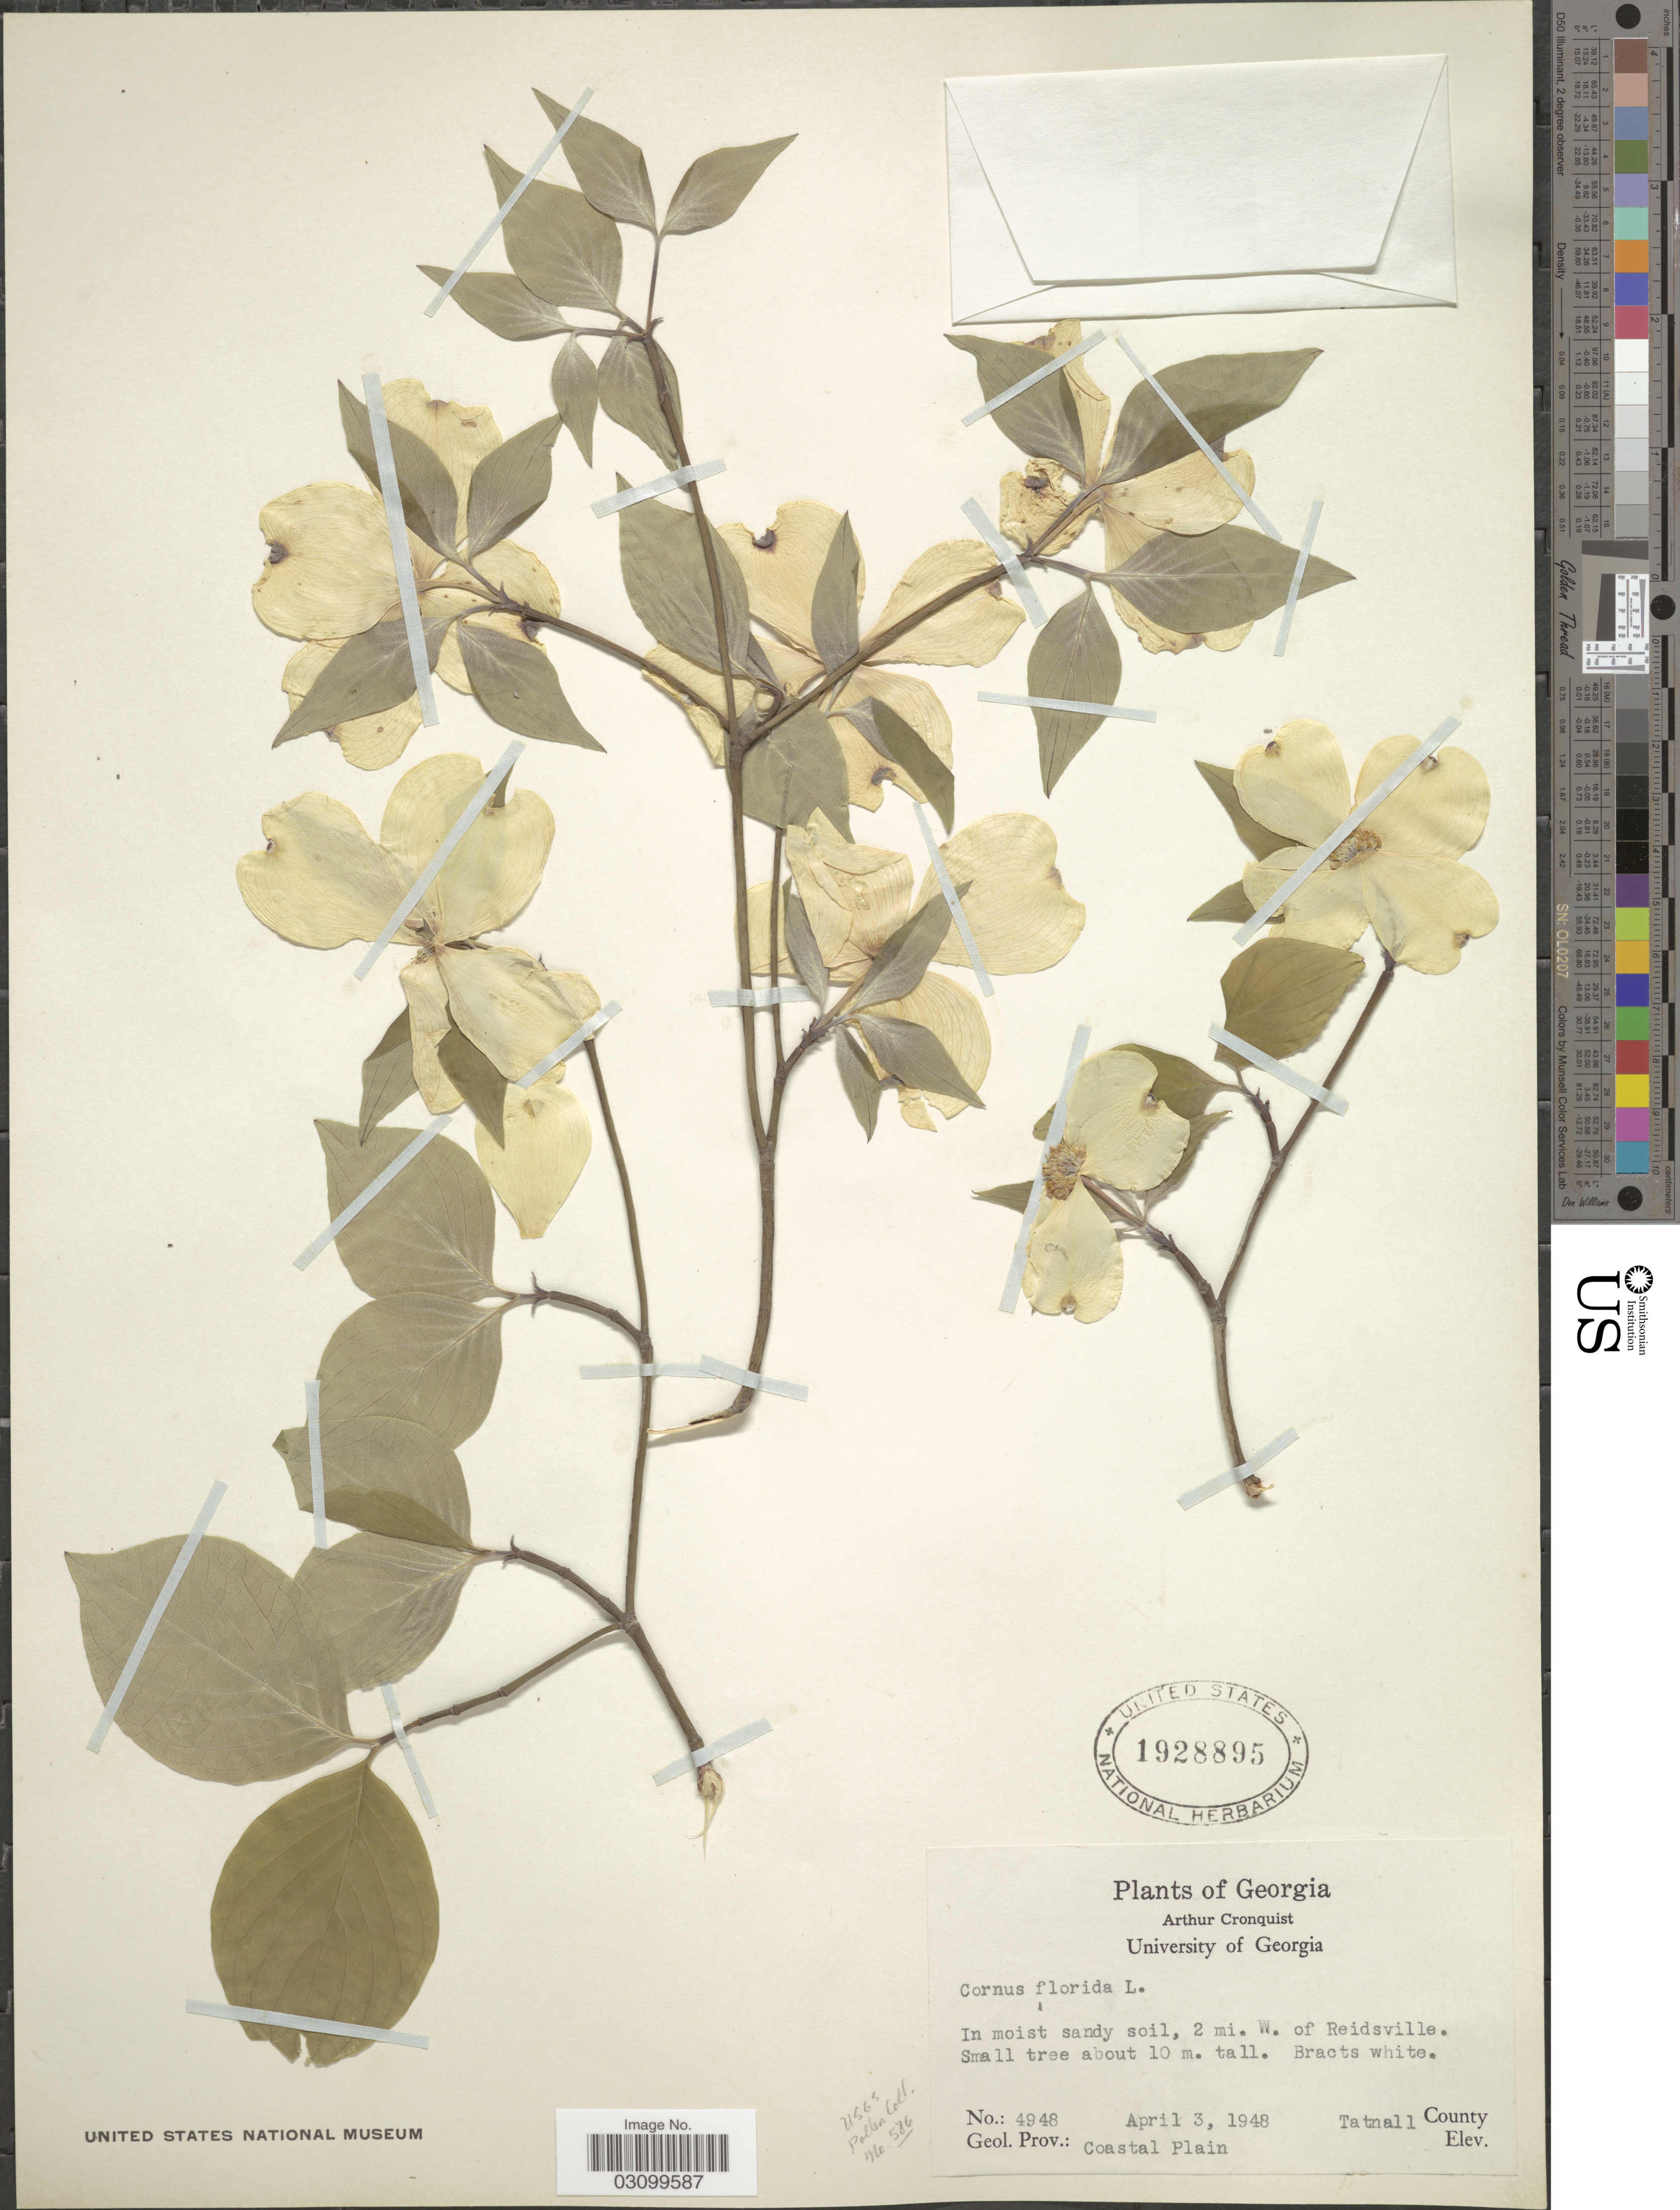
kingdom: Plantae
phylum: Tracheophyta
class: Magnoliopsida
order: Cornales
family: Cornaceae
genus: Cornus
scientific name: Cornus florida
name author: L.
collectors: A. J. Cronquist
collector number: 4948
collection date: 1948-04-03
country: United States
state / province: Georgia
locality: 2 mi. W. of Reidsville. Tatnall County. Geol. Prov.: Coastal Plain.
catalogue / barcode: US 1928895